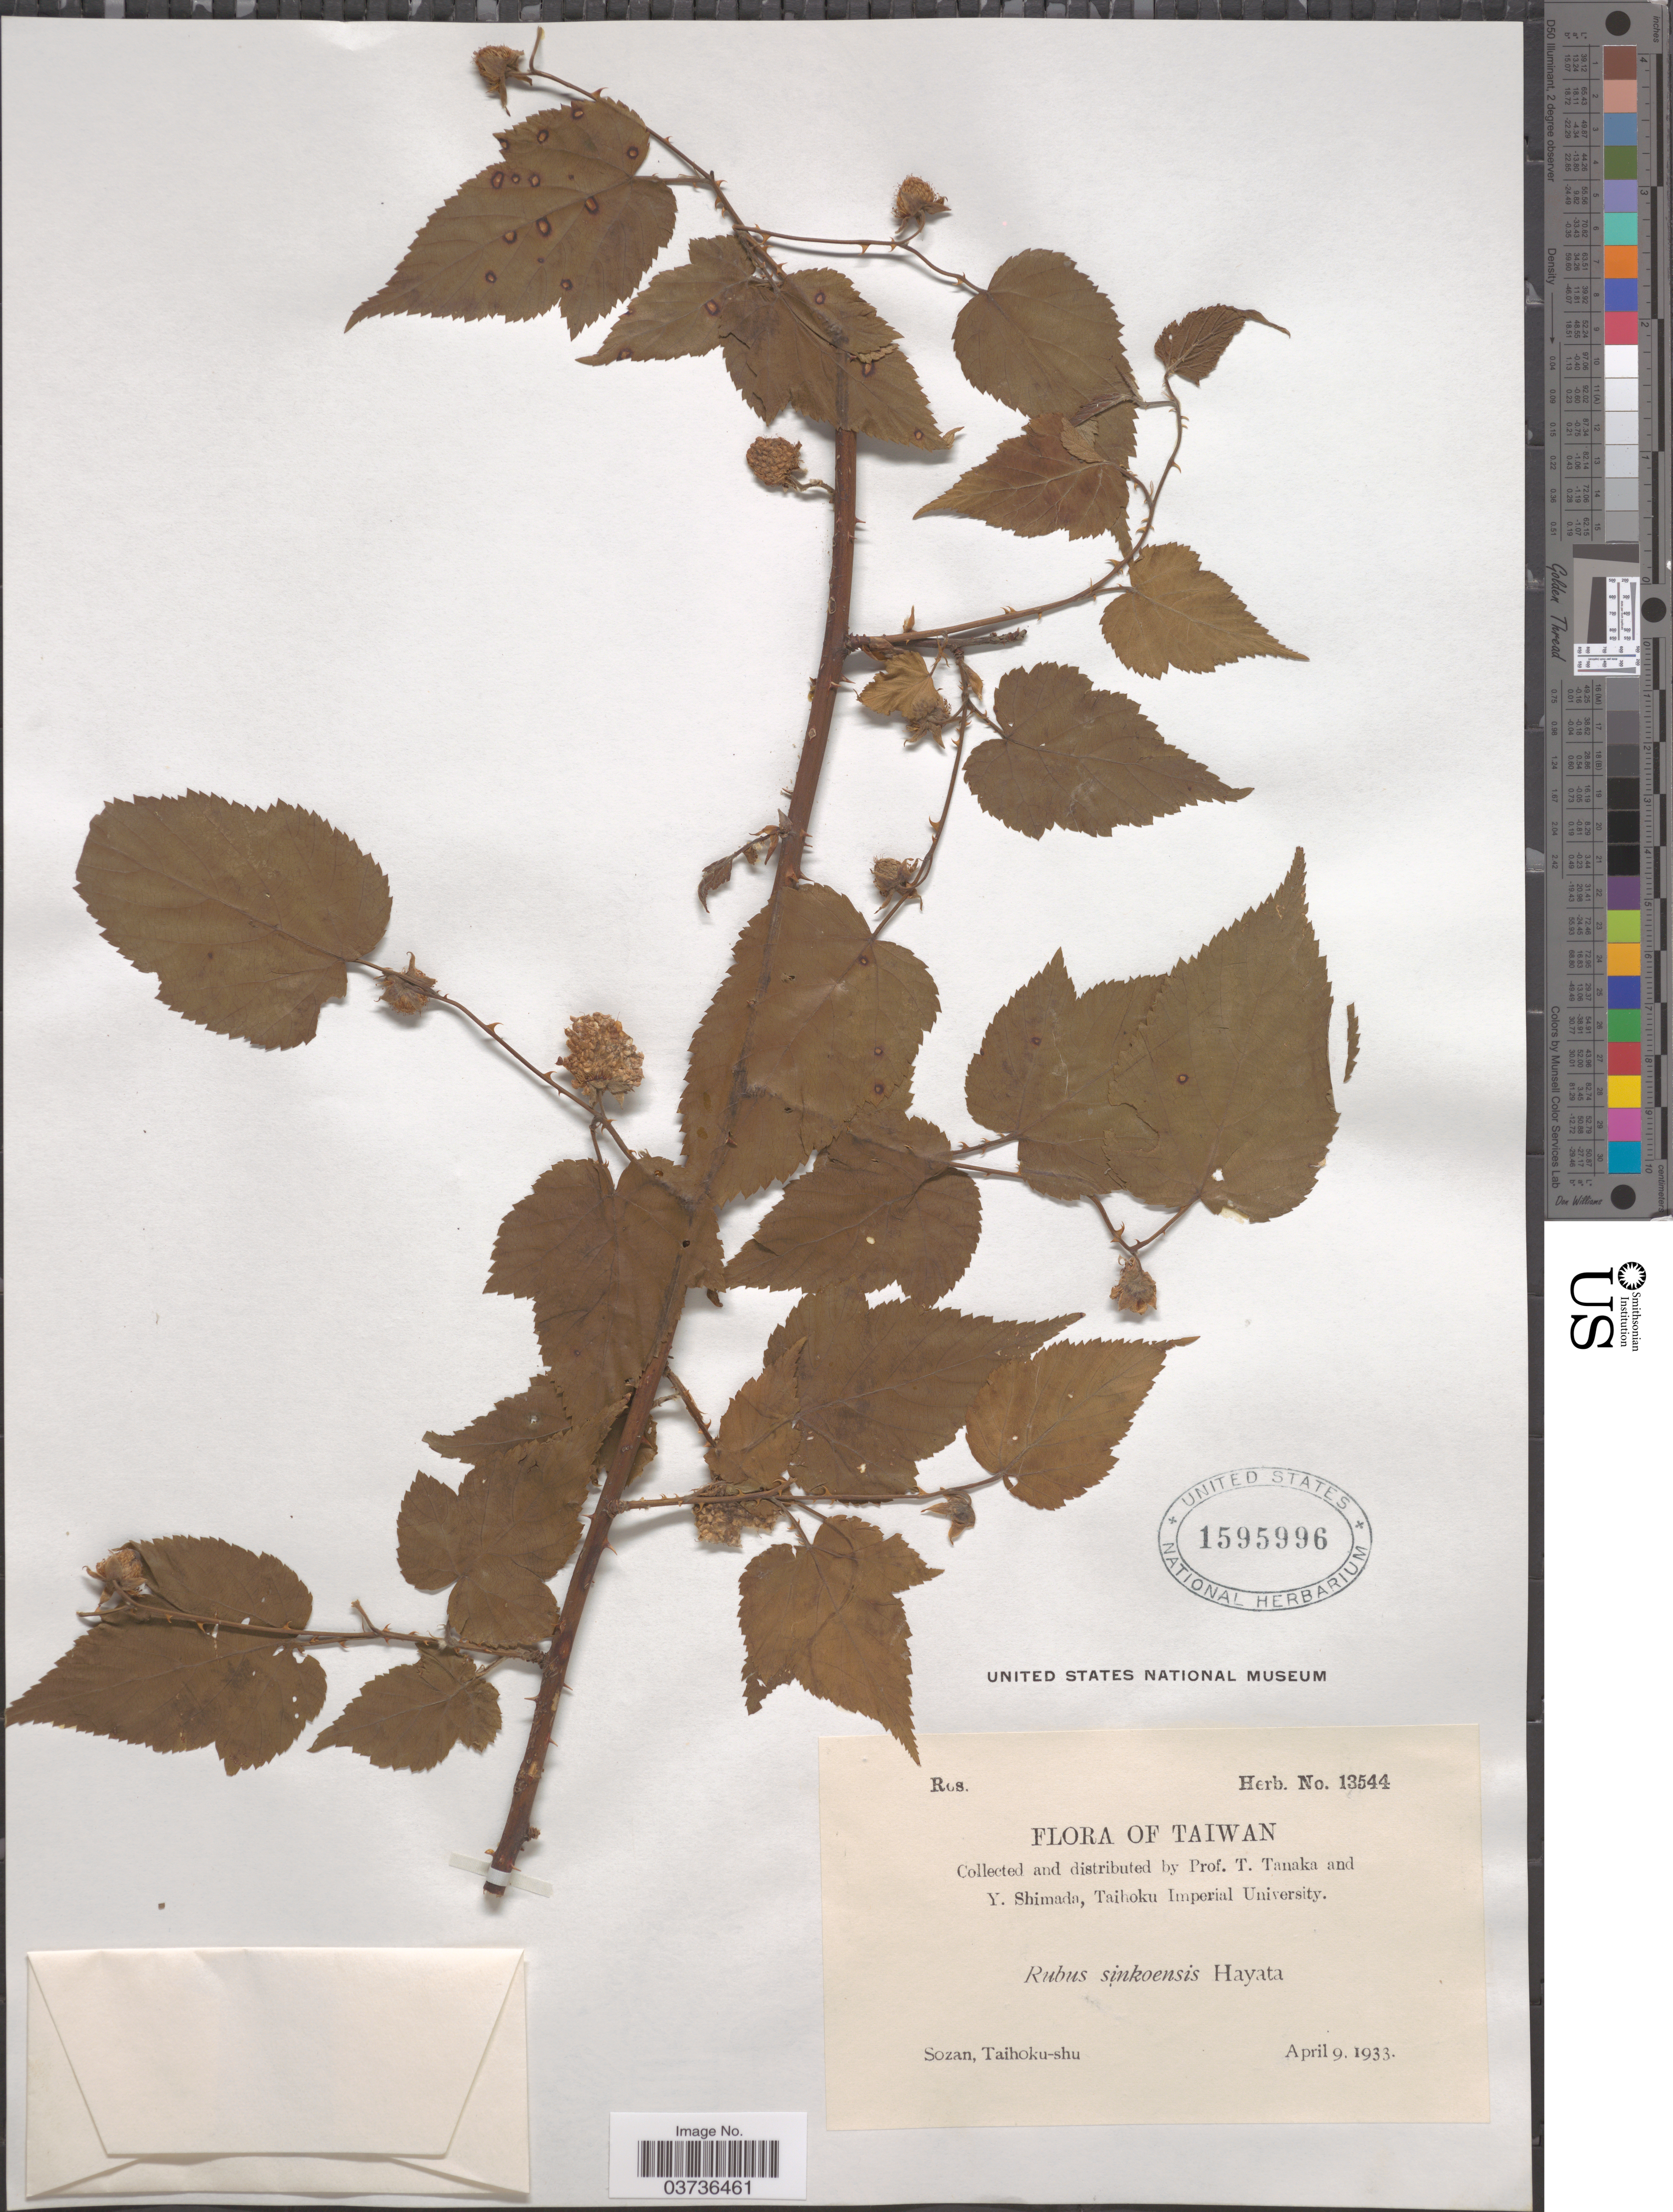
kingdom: Plantae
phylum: Tracheophyta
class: Magnoliopsida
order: Rosales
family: Rosaceae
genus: Rubus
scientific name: Rubus sinkoensis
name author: Hayata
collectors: T. Tanaka & Y. Shimada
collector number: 13544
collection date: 1933-04-09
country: Taiwan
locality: Sozan, Taihoku-shu.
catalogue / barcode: US 1595996